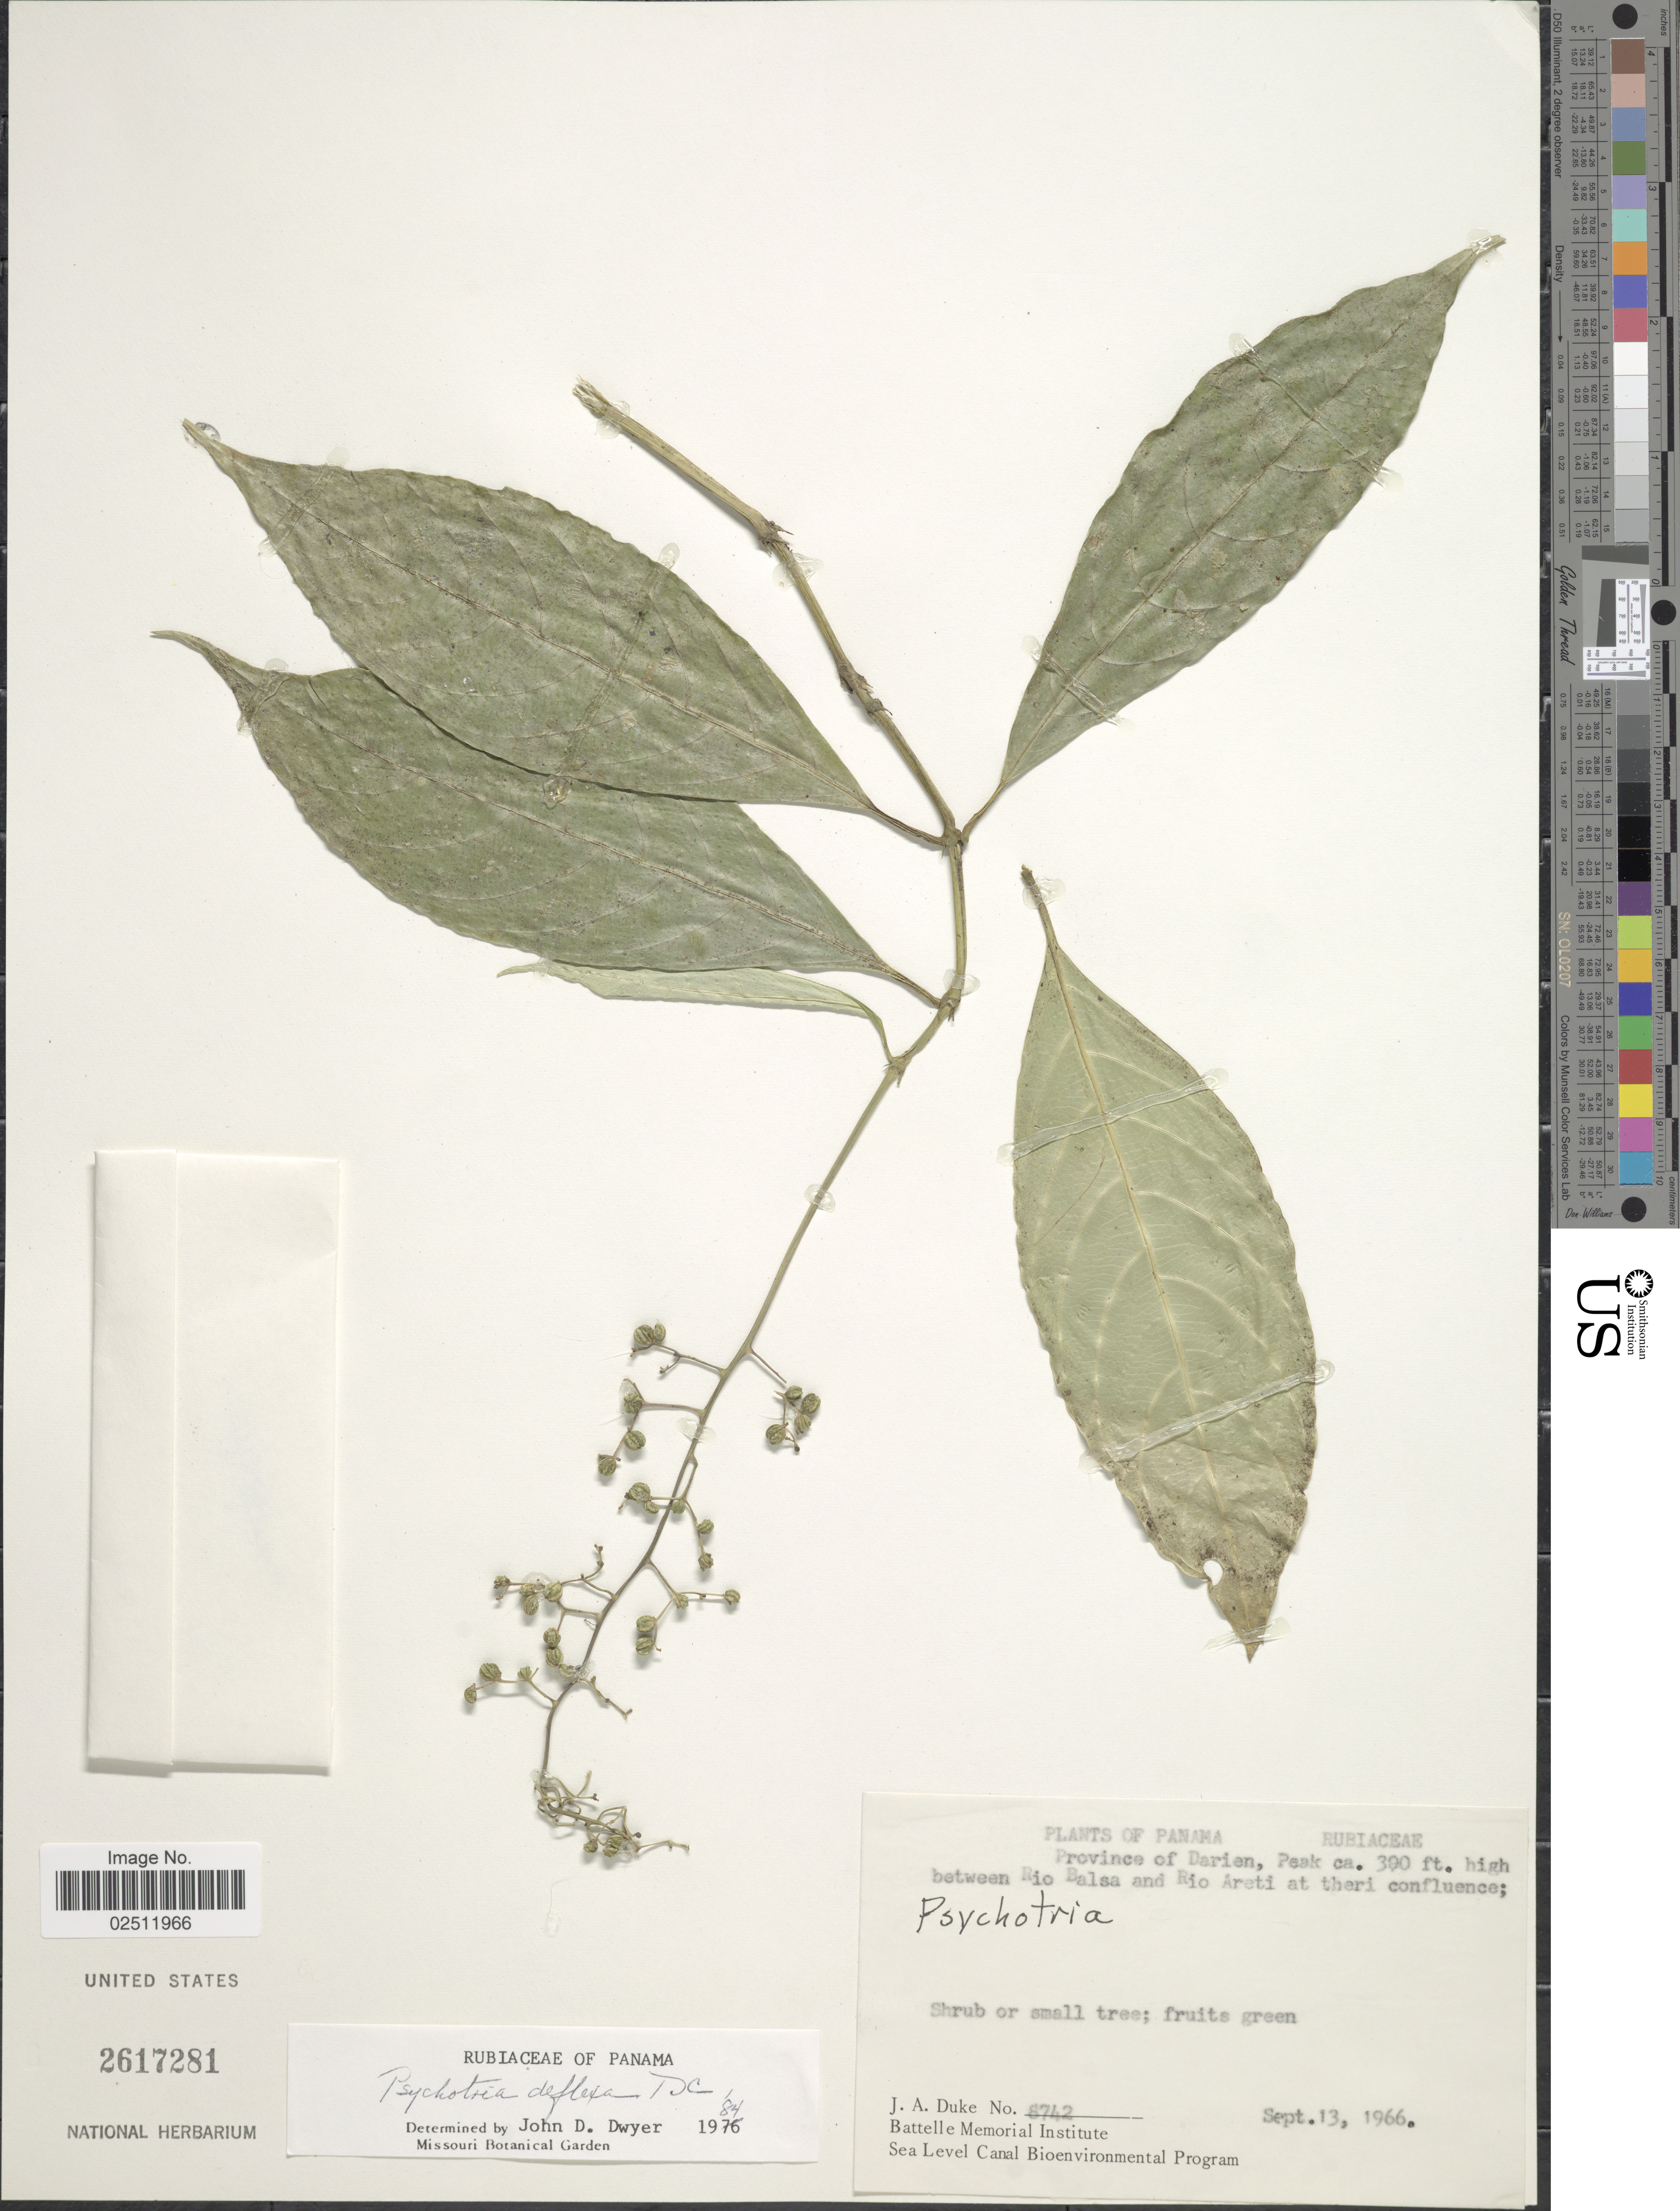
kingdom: Plantae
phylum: Tracheophyta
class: Magnoliopsida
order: Gentianales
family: Rubiaceae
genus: Psychotria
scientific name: Psychotria deflexa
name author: DC.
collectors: J. A. Duke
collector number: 8742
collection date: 1966-09-13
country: Panama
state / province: Darién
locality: Peak. Between Rio Balsa and Rio Areti at theri confluence.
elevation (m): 91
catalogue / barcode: US 2617281